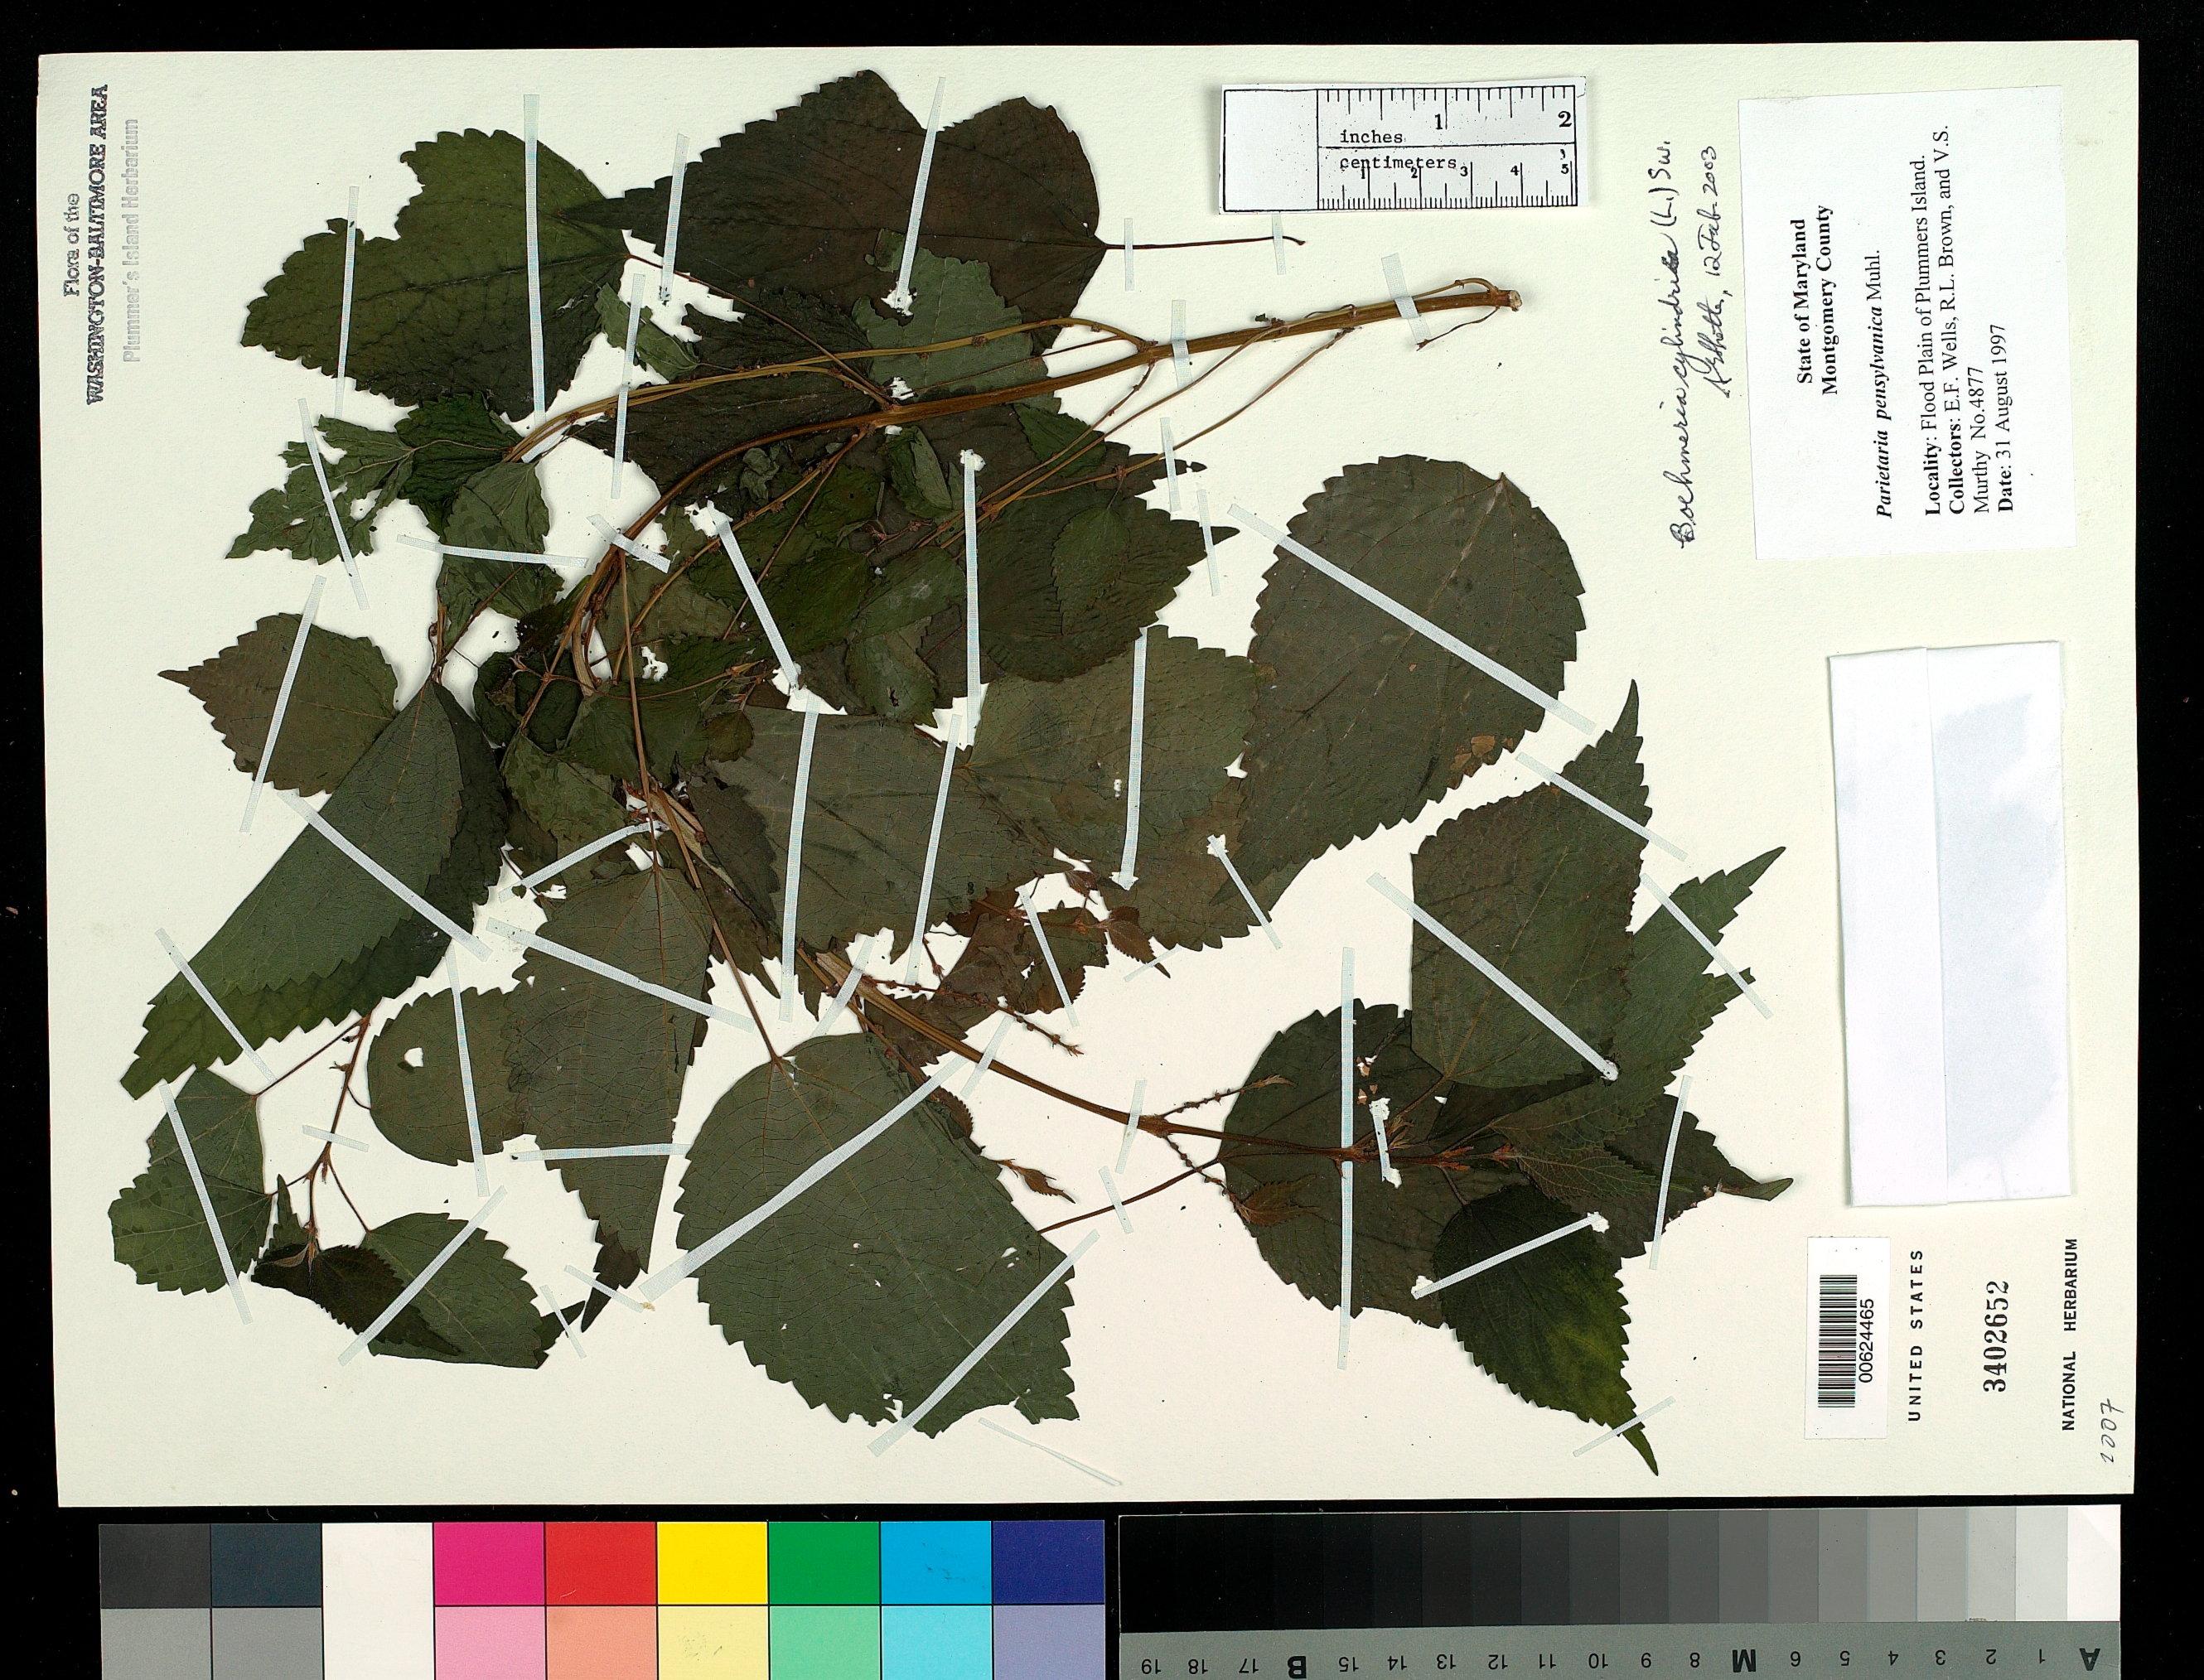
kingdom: Plantae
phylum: Tracheophyta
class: Magnoliopsida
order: Rosales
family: Urticaceae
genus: Boehmeria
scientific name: Boehmeria cylindrica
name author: (L.) Sw.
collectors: E. F. Wells, R. L. Brown & V. S. Murthy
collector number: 4877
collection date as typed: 31 Aug 1997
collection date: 1997-08-31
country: United States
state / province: Maryland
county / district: Montgomery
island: Plummers Island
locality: Flood plain of Plummers Island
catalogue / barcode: US 3402652